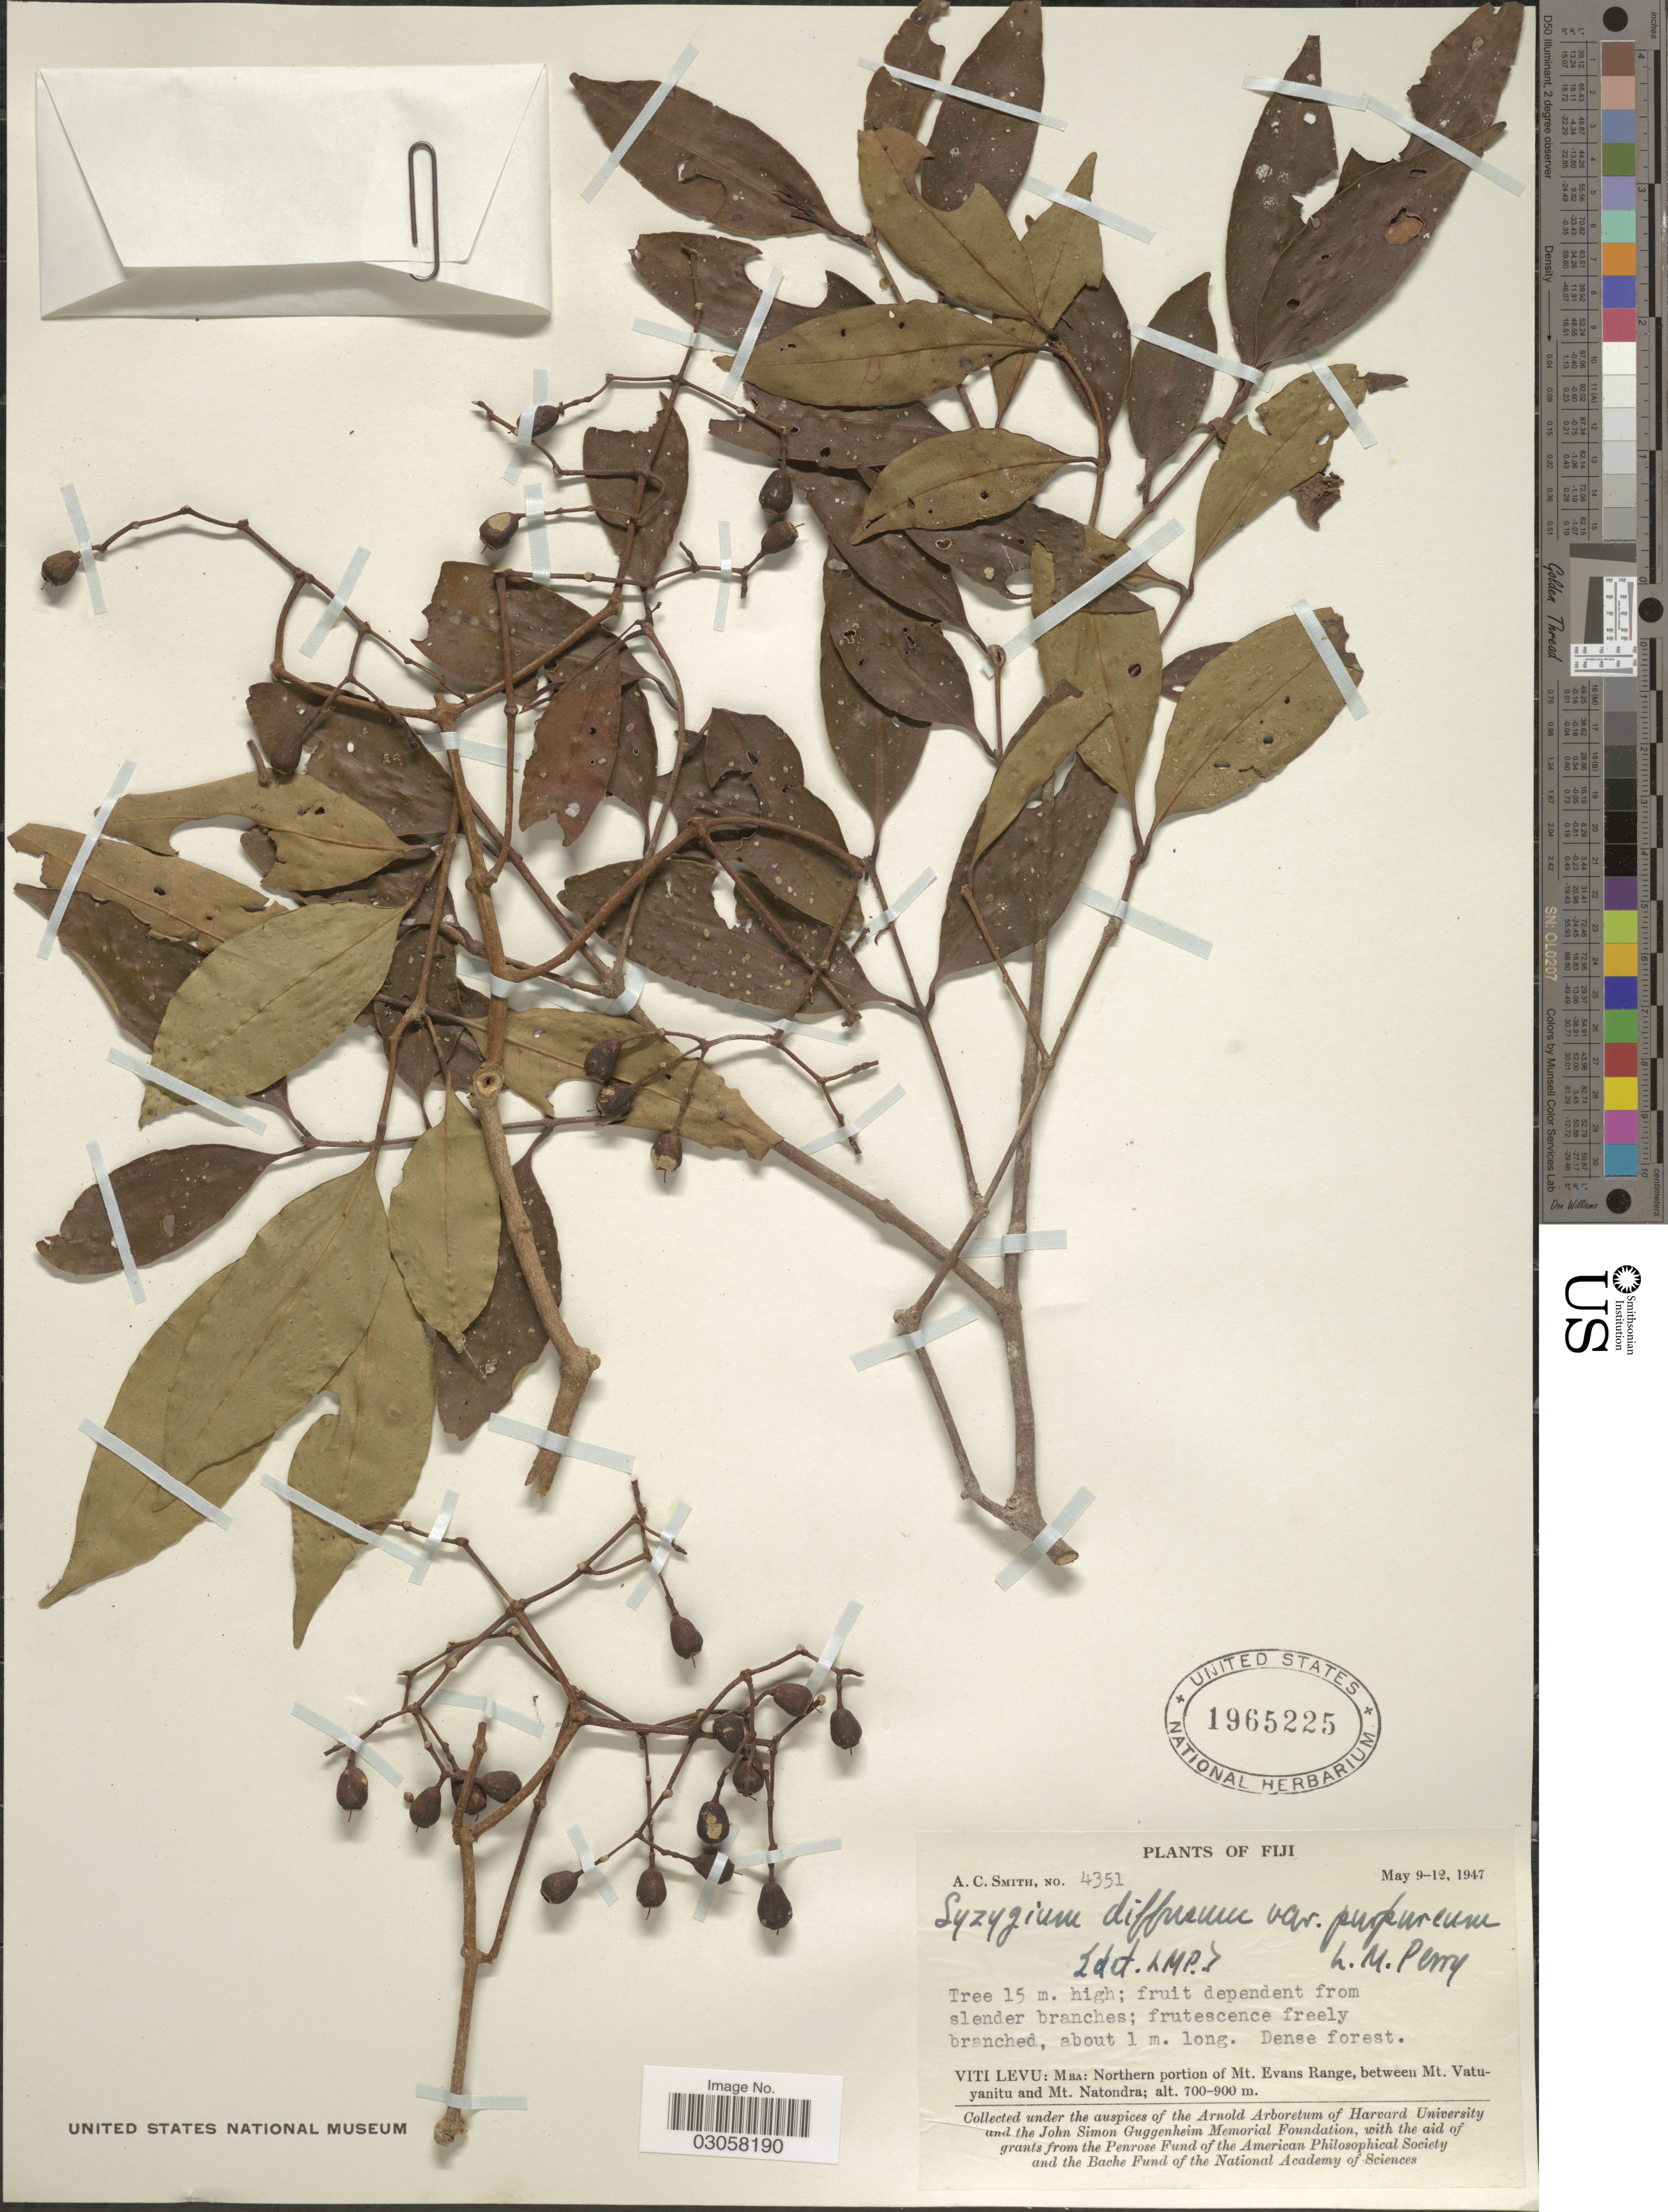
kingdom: Plantae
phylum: Tracheophyta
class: Magnoliopsida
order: Myrtales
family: Myrtaceae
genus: Syzygium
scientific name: Syzygium purpureum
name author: (L.M. Perry) A.C. Sm.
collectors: A. C. Smith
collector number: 4351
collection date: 1947-05-09/1947-05-12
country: Fiji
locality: Viti Levu: Mba: Northern portion of Mt. Evans Range, between Mt. Vatuyanitu and Mt. Natondra.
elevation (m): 700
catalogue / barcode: US 1965225